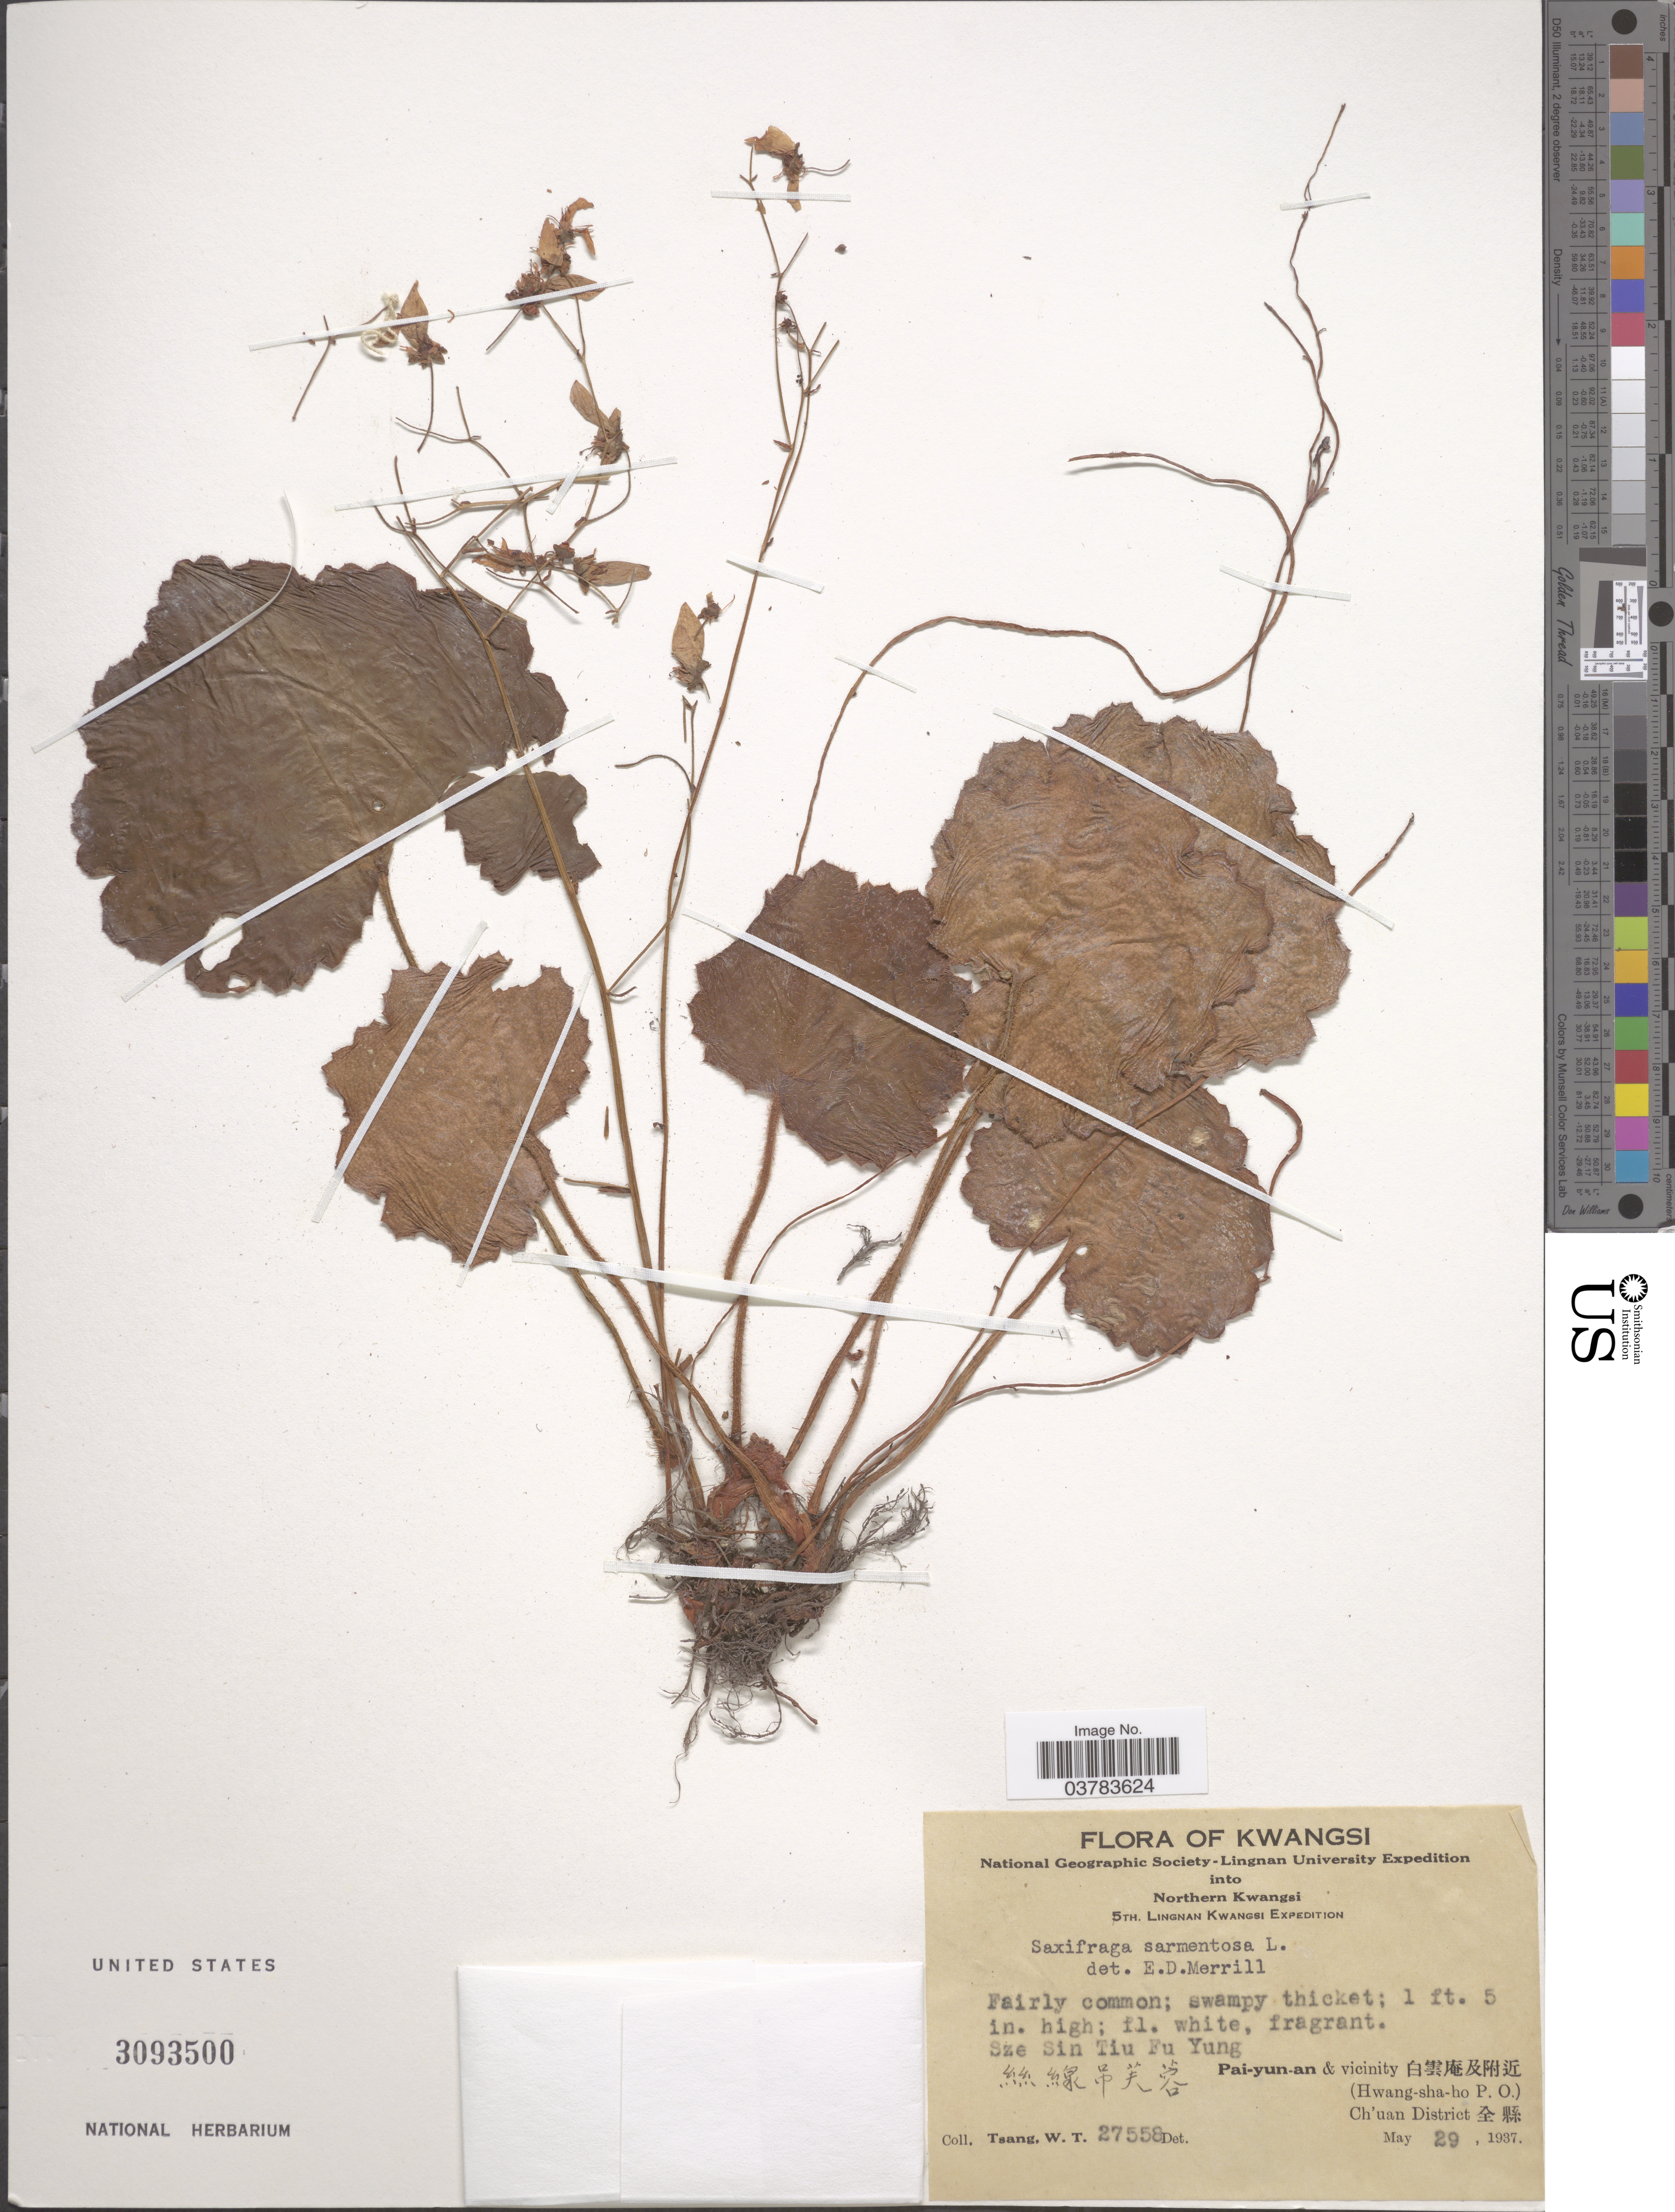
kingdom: Plantae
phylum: Tracheophyta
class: Magnoliopsida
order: Saxifragales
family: Saxifragaceae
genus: Saxifraga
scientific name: Saxifraga sarmentosa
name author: L. f.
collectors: W. T. Tsang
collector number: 27558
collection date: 1937-05-29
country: China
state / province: Guangxi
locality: Kwangsi. National Geographic Society-Lingnan University Expedition into Northern Kwangsi. 5th. Lingnan Kwangsi Expedition. Sze Sin Tiu Fu Yung. X. Pai-yun-an & vicinity X. (Hwang-sha-ho P.O.) Ch'uan District X.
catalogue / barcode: US 3093500